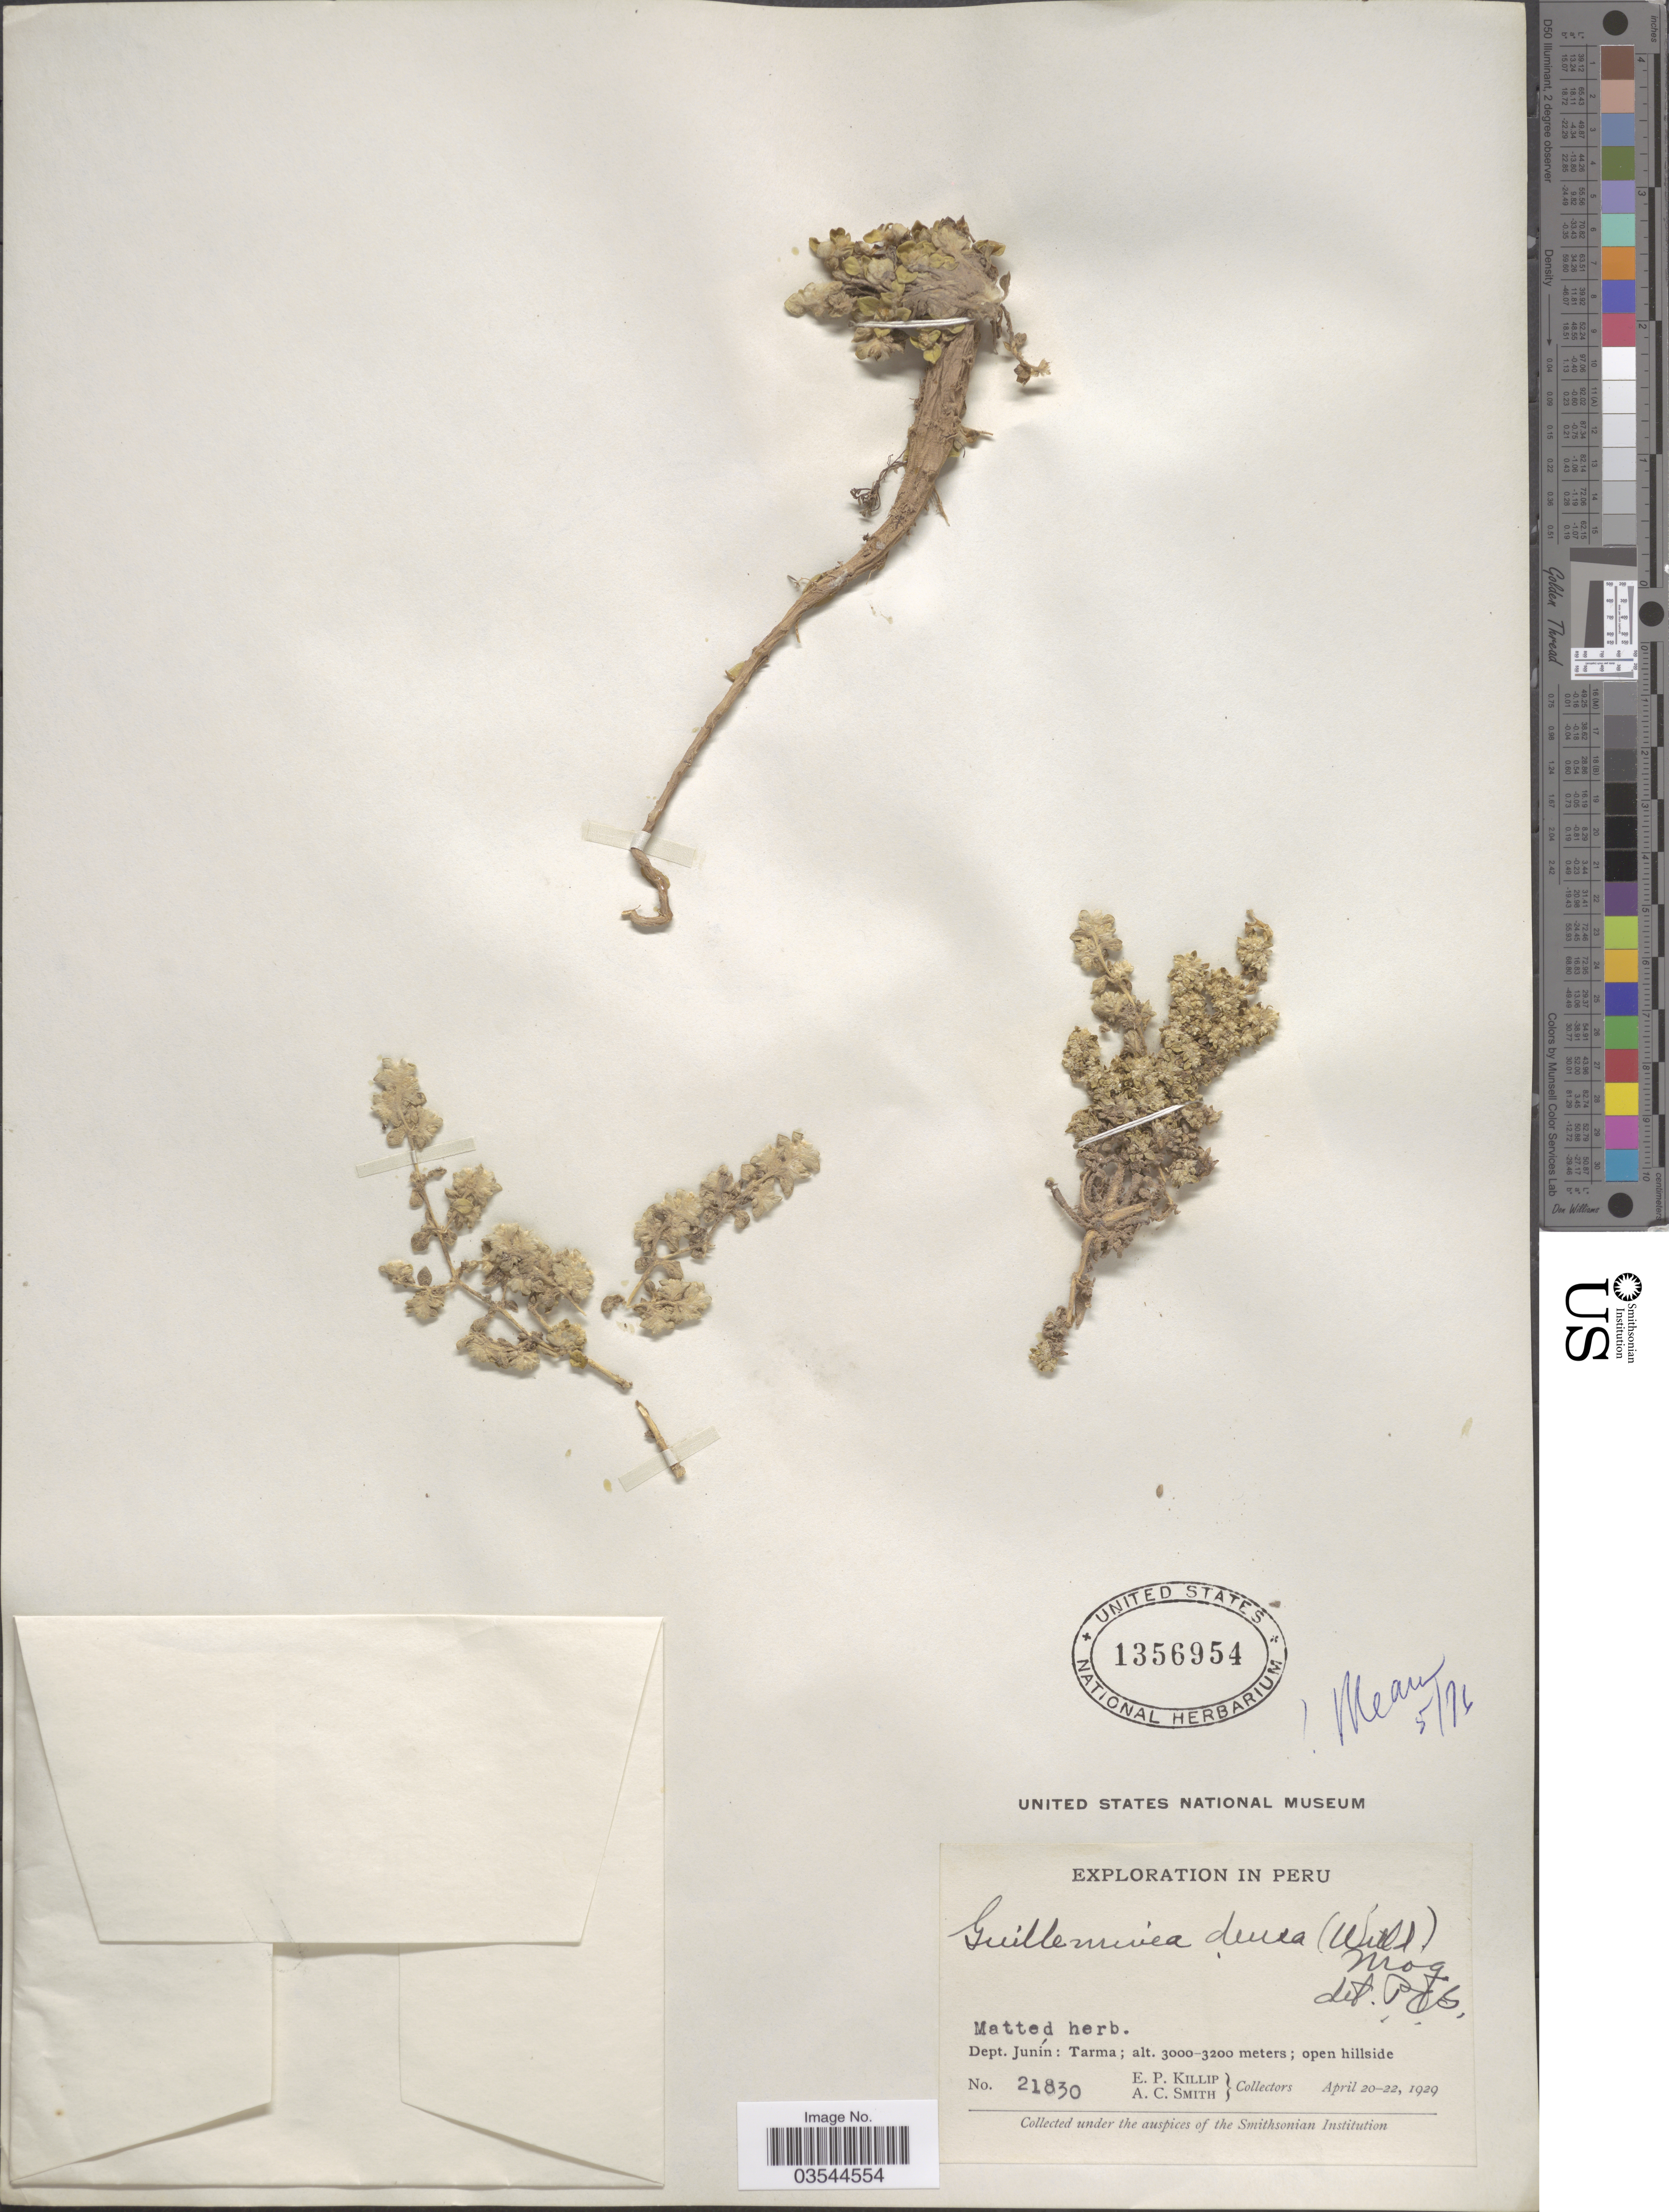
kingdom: Plantae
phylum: Tracheophyta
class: Magnoliopsida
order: Caryophyllales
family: Amaranthaceae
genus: Guilleminea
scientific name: Guilleminea densa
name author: (Humb. & Bonpl. ex Schult.) Moq.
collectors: E. P. Killip & A. C. Smith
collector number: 21830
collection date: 1929-04-20/1929-04-22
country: Peru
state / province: Junín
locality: Dept. Junín: Tarma.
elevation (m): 3000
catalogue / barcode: US 1356954